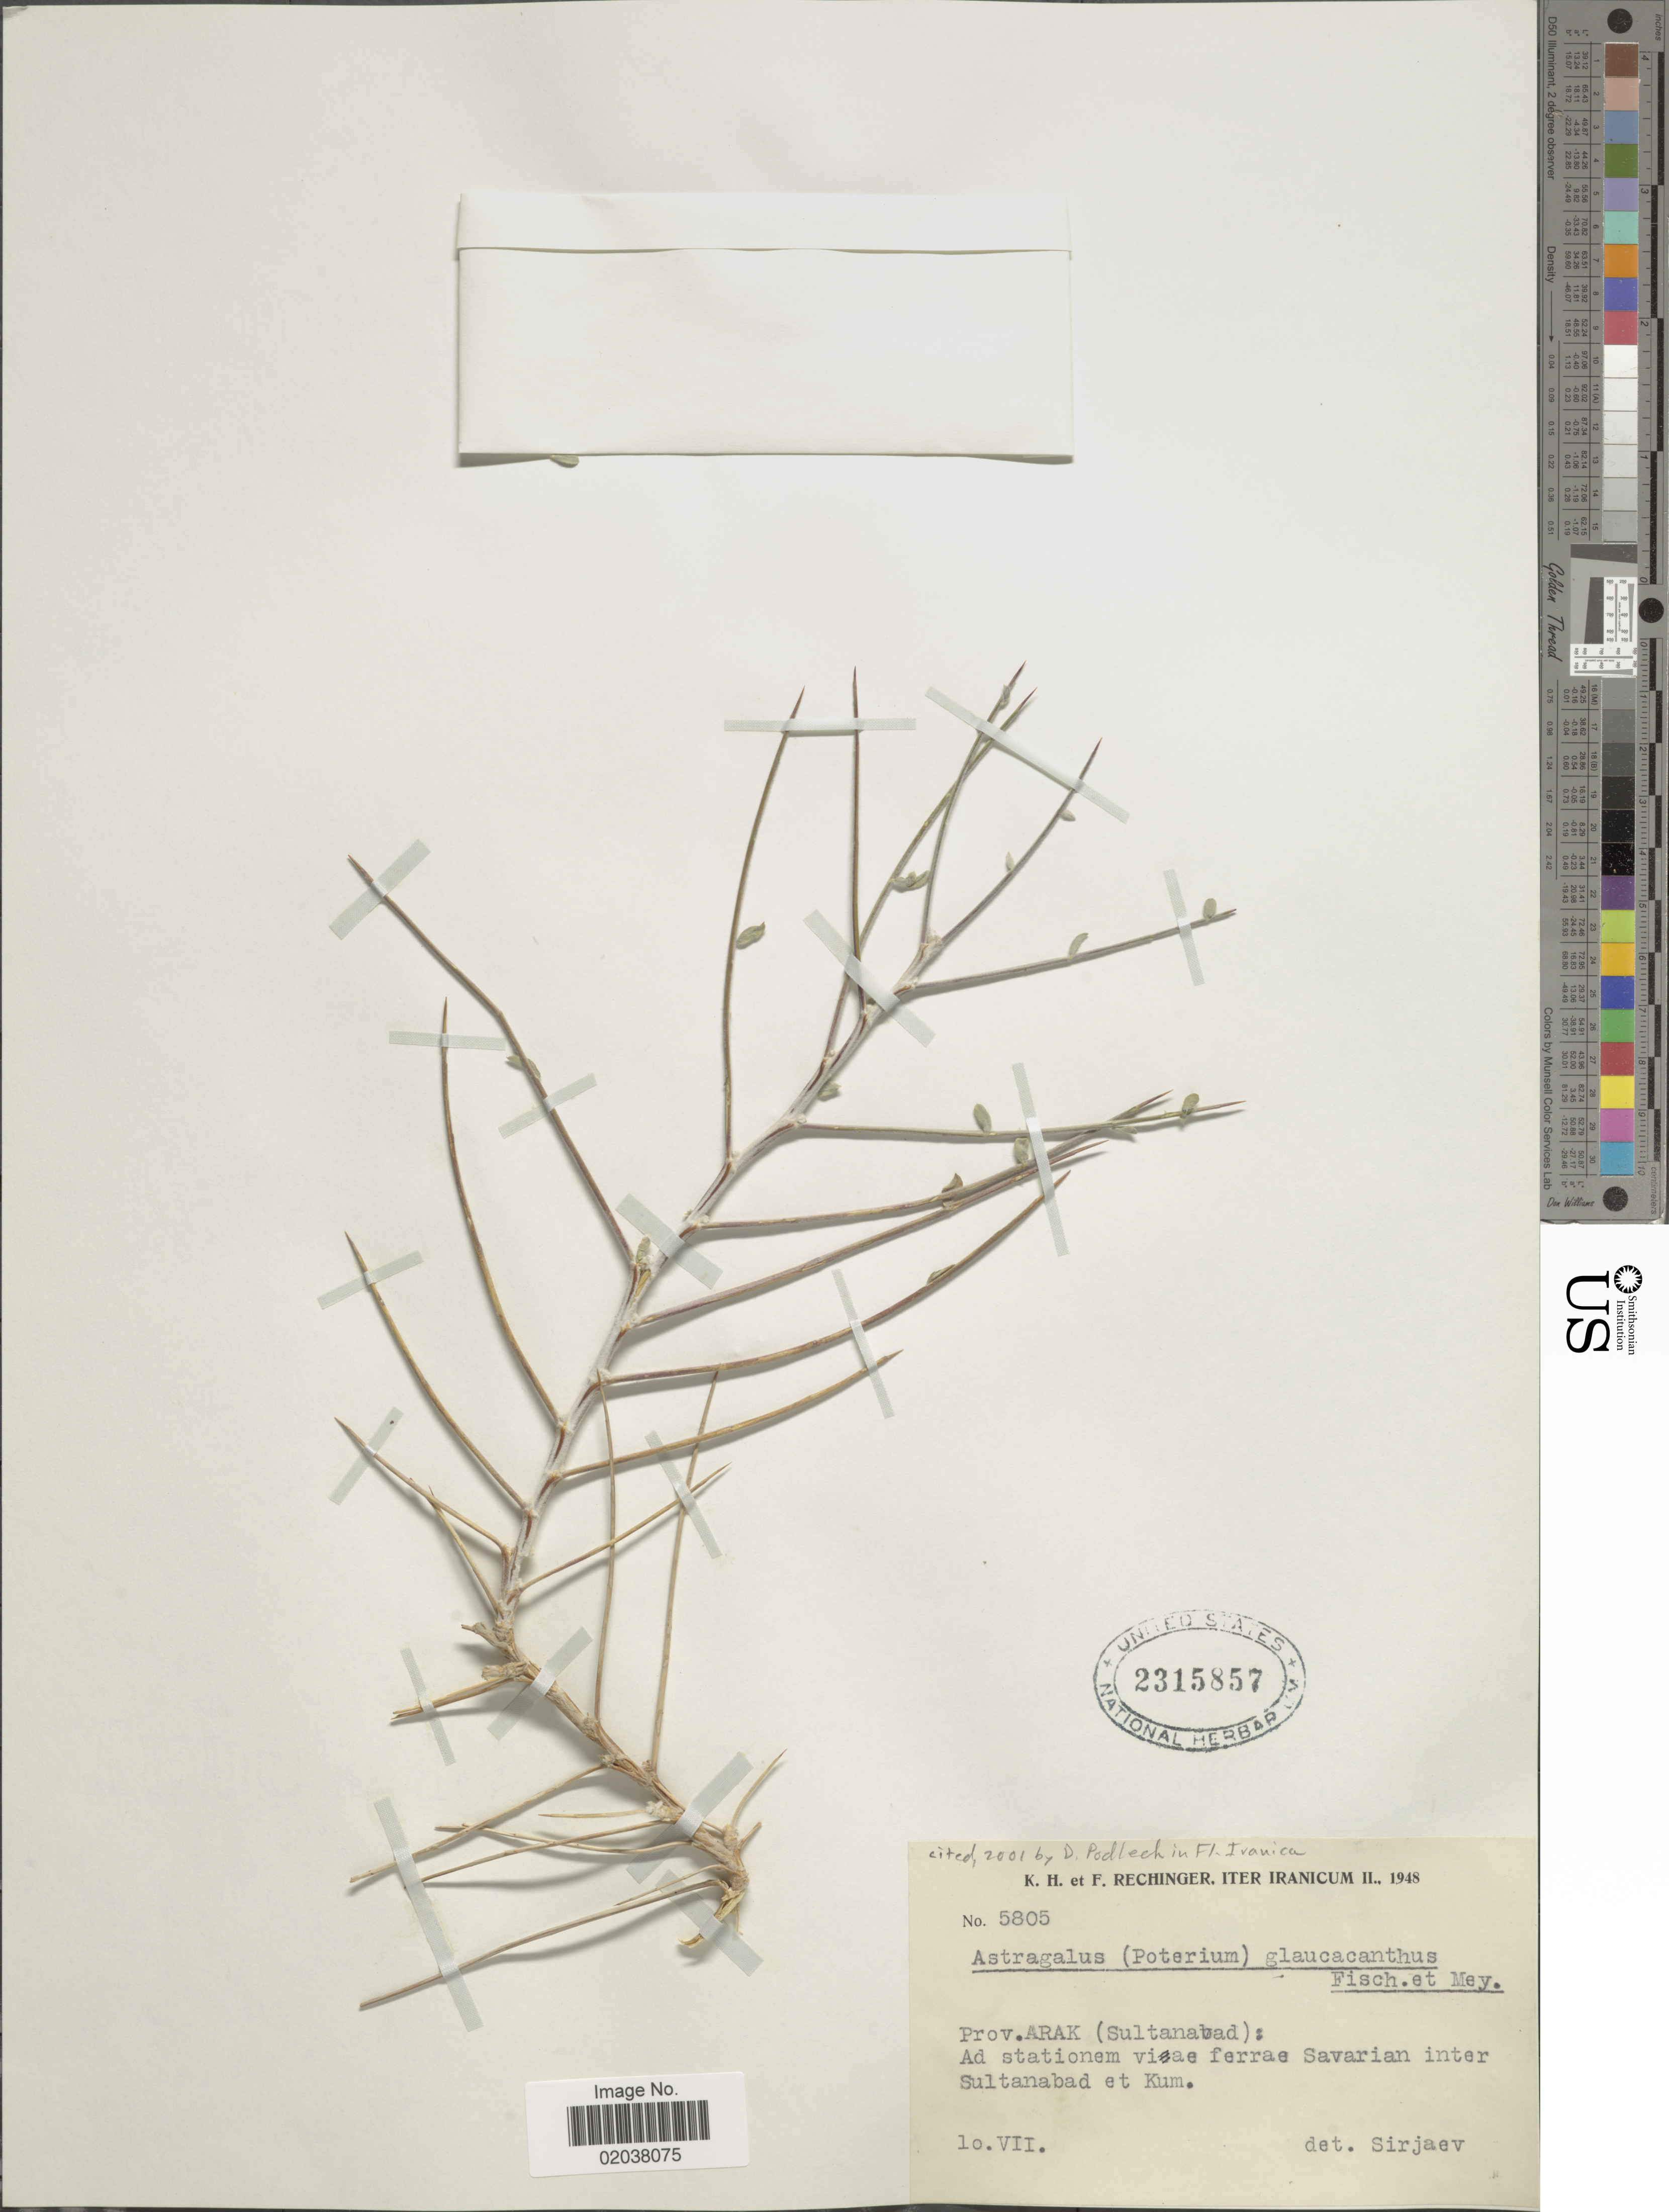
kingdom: Plantae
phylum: Tracheophyta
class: Magnoliopsida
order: Fabales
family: Fabaceae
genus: Astragalus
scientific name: Astragalus glaucacanthus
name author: Fisch.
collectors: K. H. Rechinger & F. Rechinger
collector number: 5805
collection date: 1948-07-10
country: Iran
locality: Iter Iranicum. Prov. Arak (Sultanabad): Ad stationem viae ferrae Savarian inter Sultanabad et Kum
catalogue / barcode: US 2315857